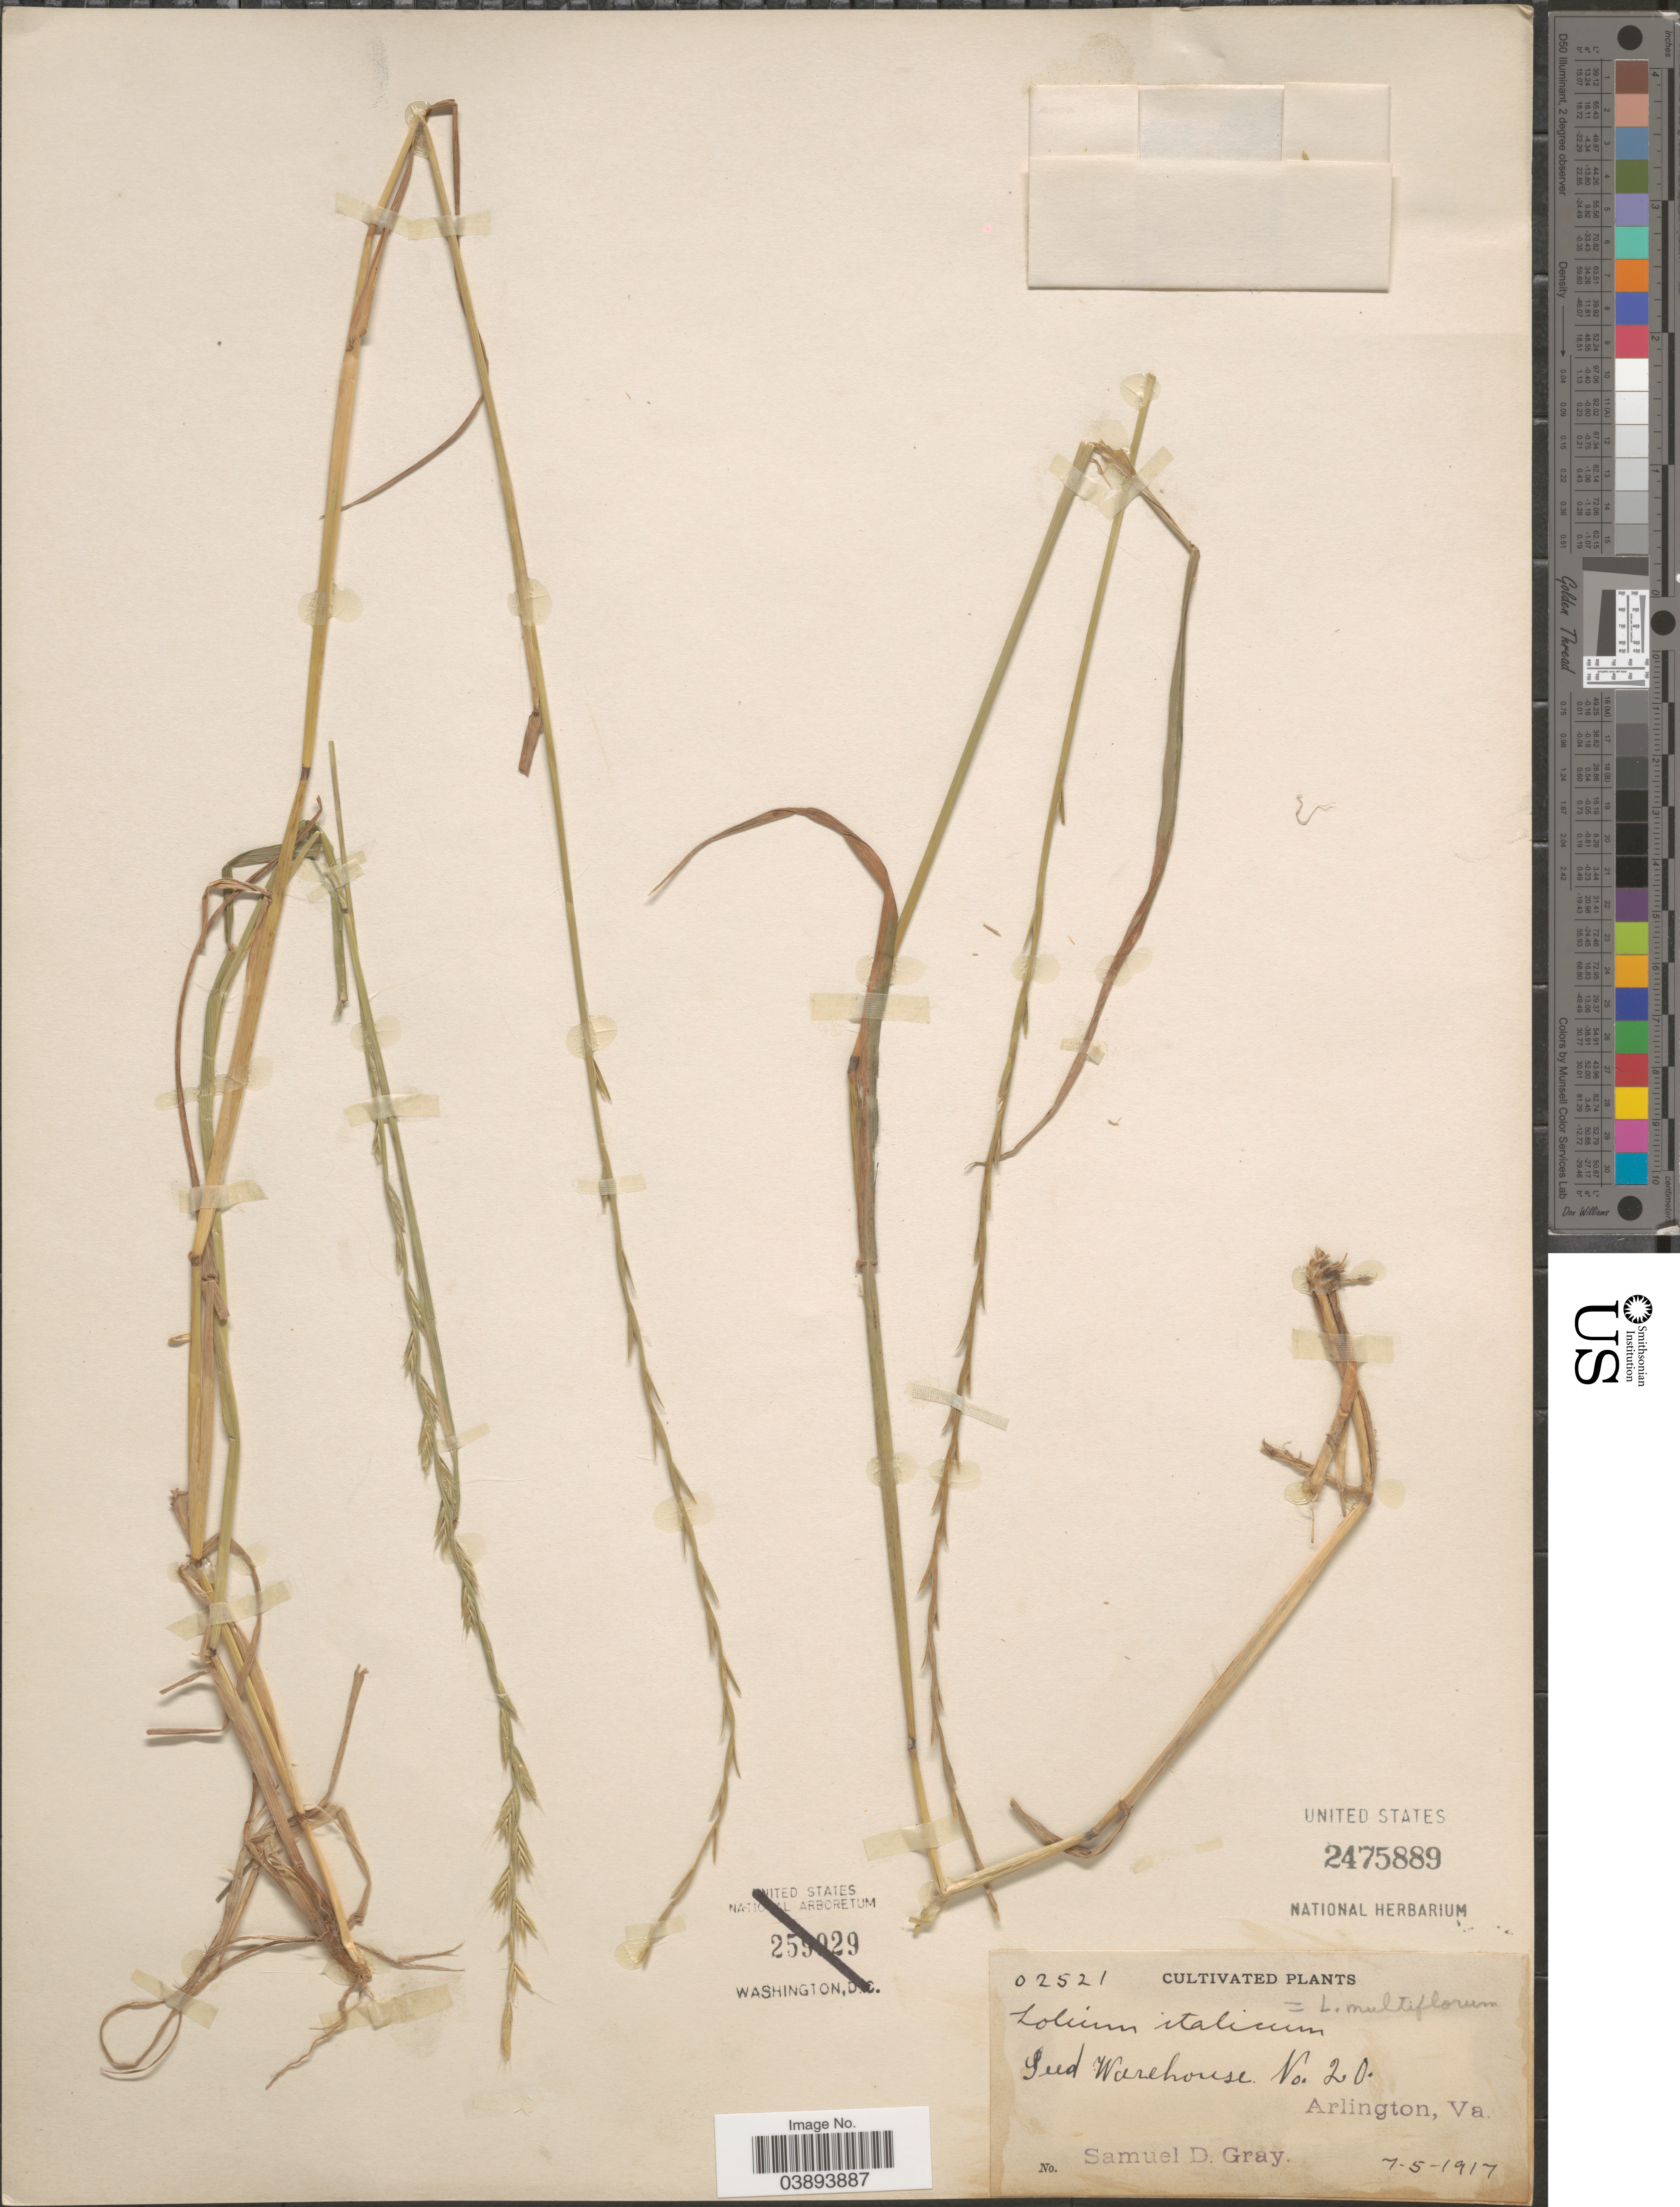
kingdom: Plantae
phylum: Tracheophyta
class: Liliopsida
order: Poales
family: Poaceae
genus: Lolium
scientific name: Lolium perenne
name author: L.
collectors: S. D. Gray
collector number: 02521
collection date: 1917-07-05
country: United States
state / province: Virginia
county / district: Arlington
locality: Arlington.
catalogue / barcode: US 2475889